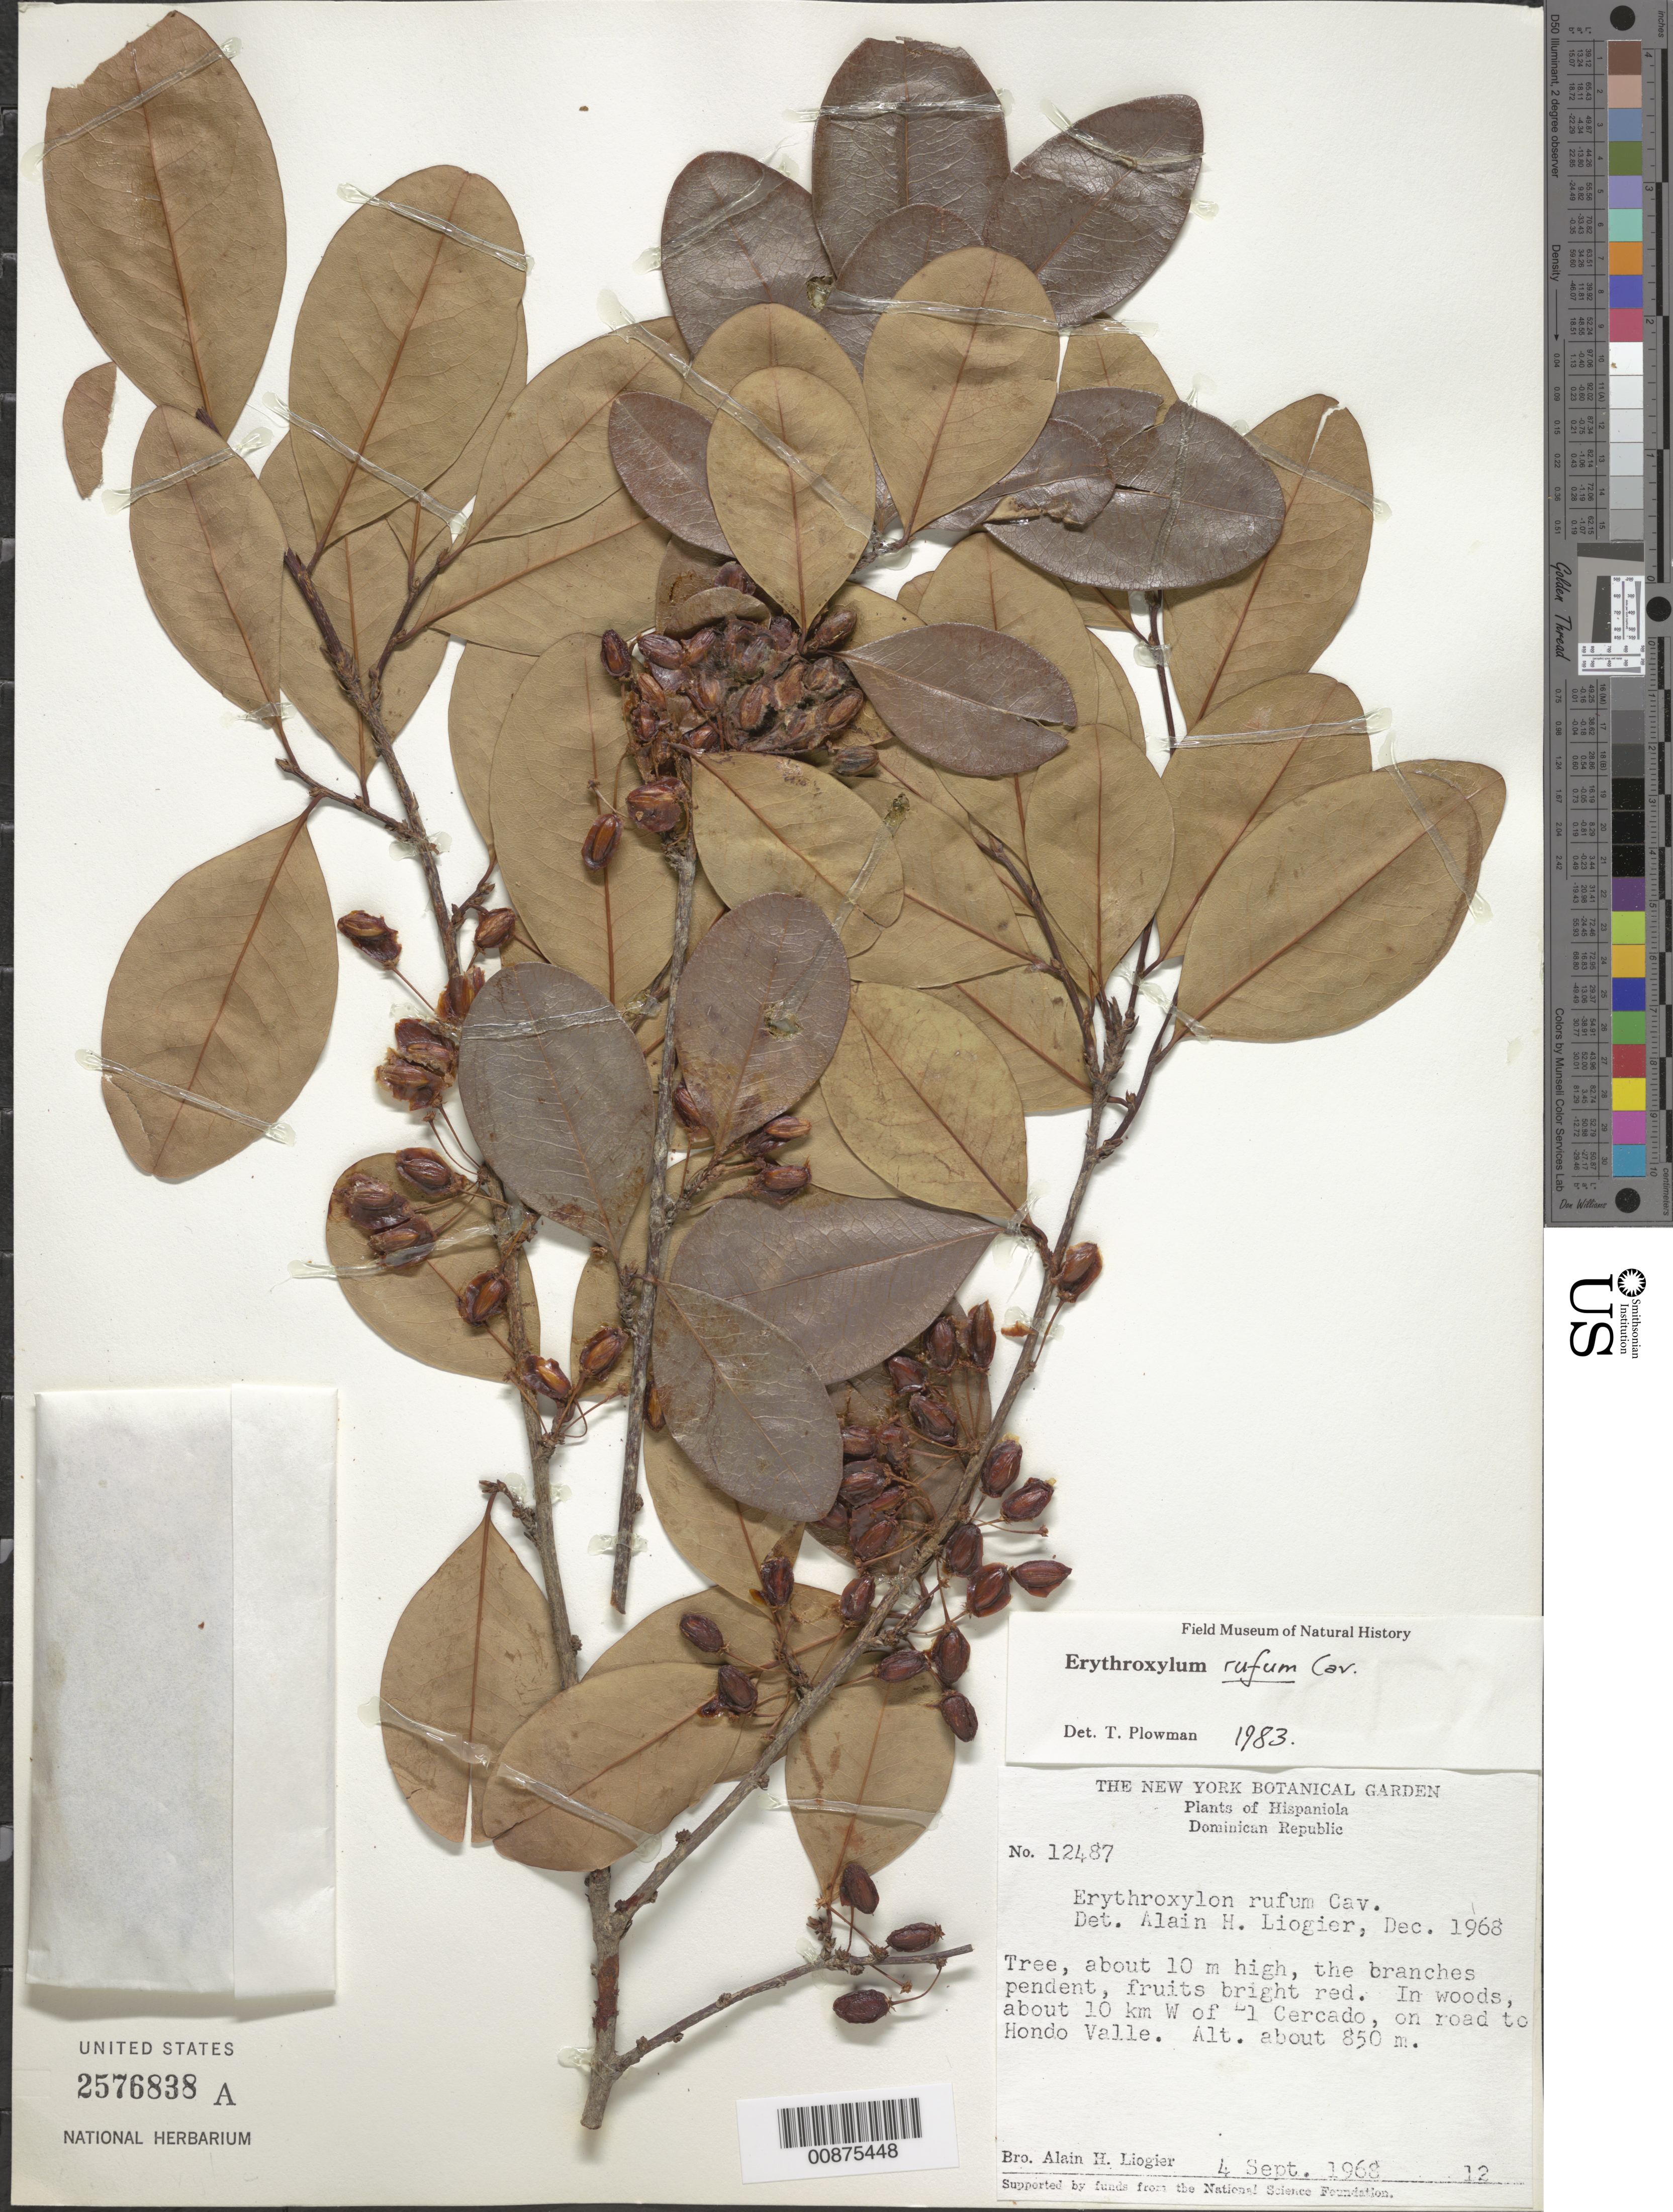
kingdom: Plantae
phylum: Tracheophyta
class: Magnoliopsida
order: Malpighiales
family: Erythroxylaceae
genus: Erythroxylum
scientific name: Erythroxylum rufum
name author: Cav.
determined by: Plowman, Timothy C.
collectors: A. H. Liogier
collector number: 12487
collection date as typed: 04 Sep 1968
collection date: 1968-09-04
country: Dominican Republic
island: Hispaniola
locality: About 10 km W of El Cercado, on road to hondo Valle.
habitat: In woods.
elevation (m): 850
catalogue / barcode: US 2576838A